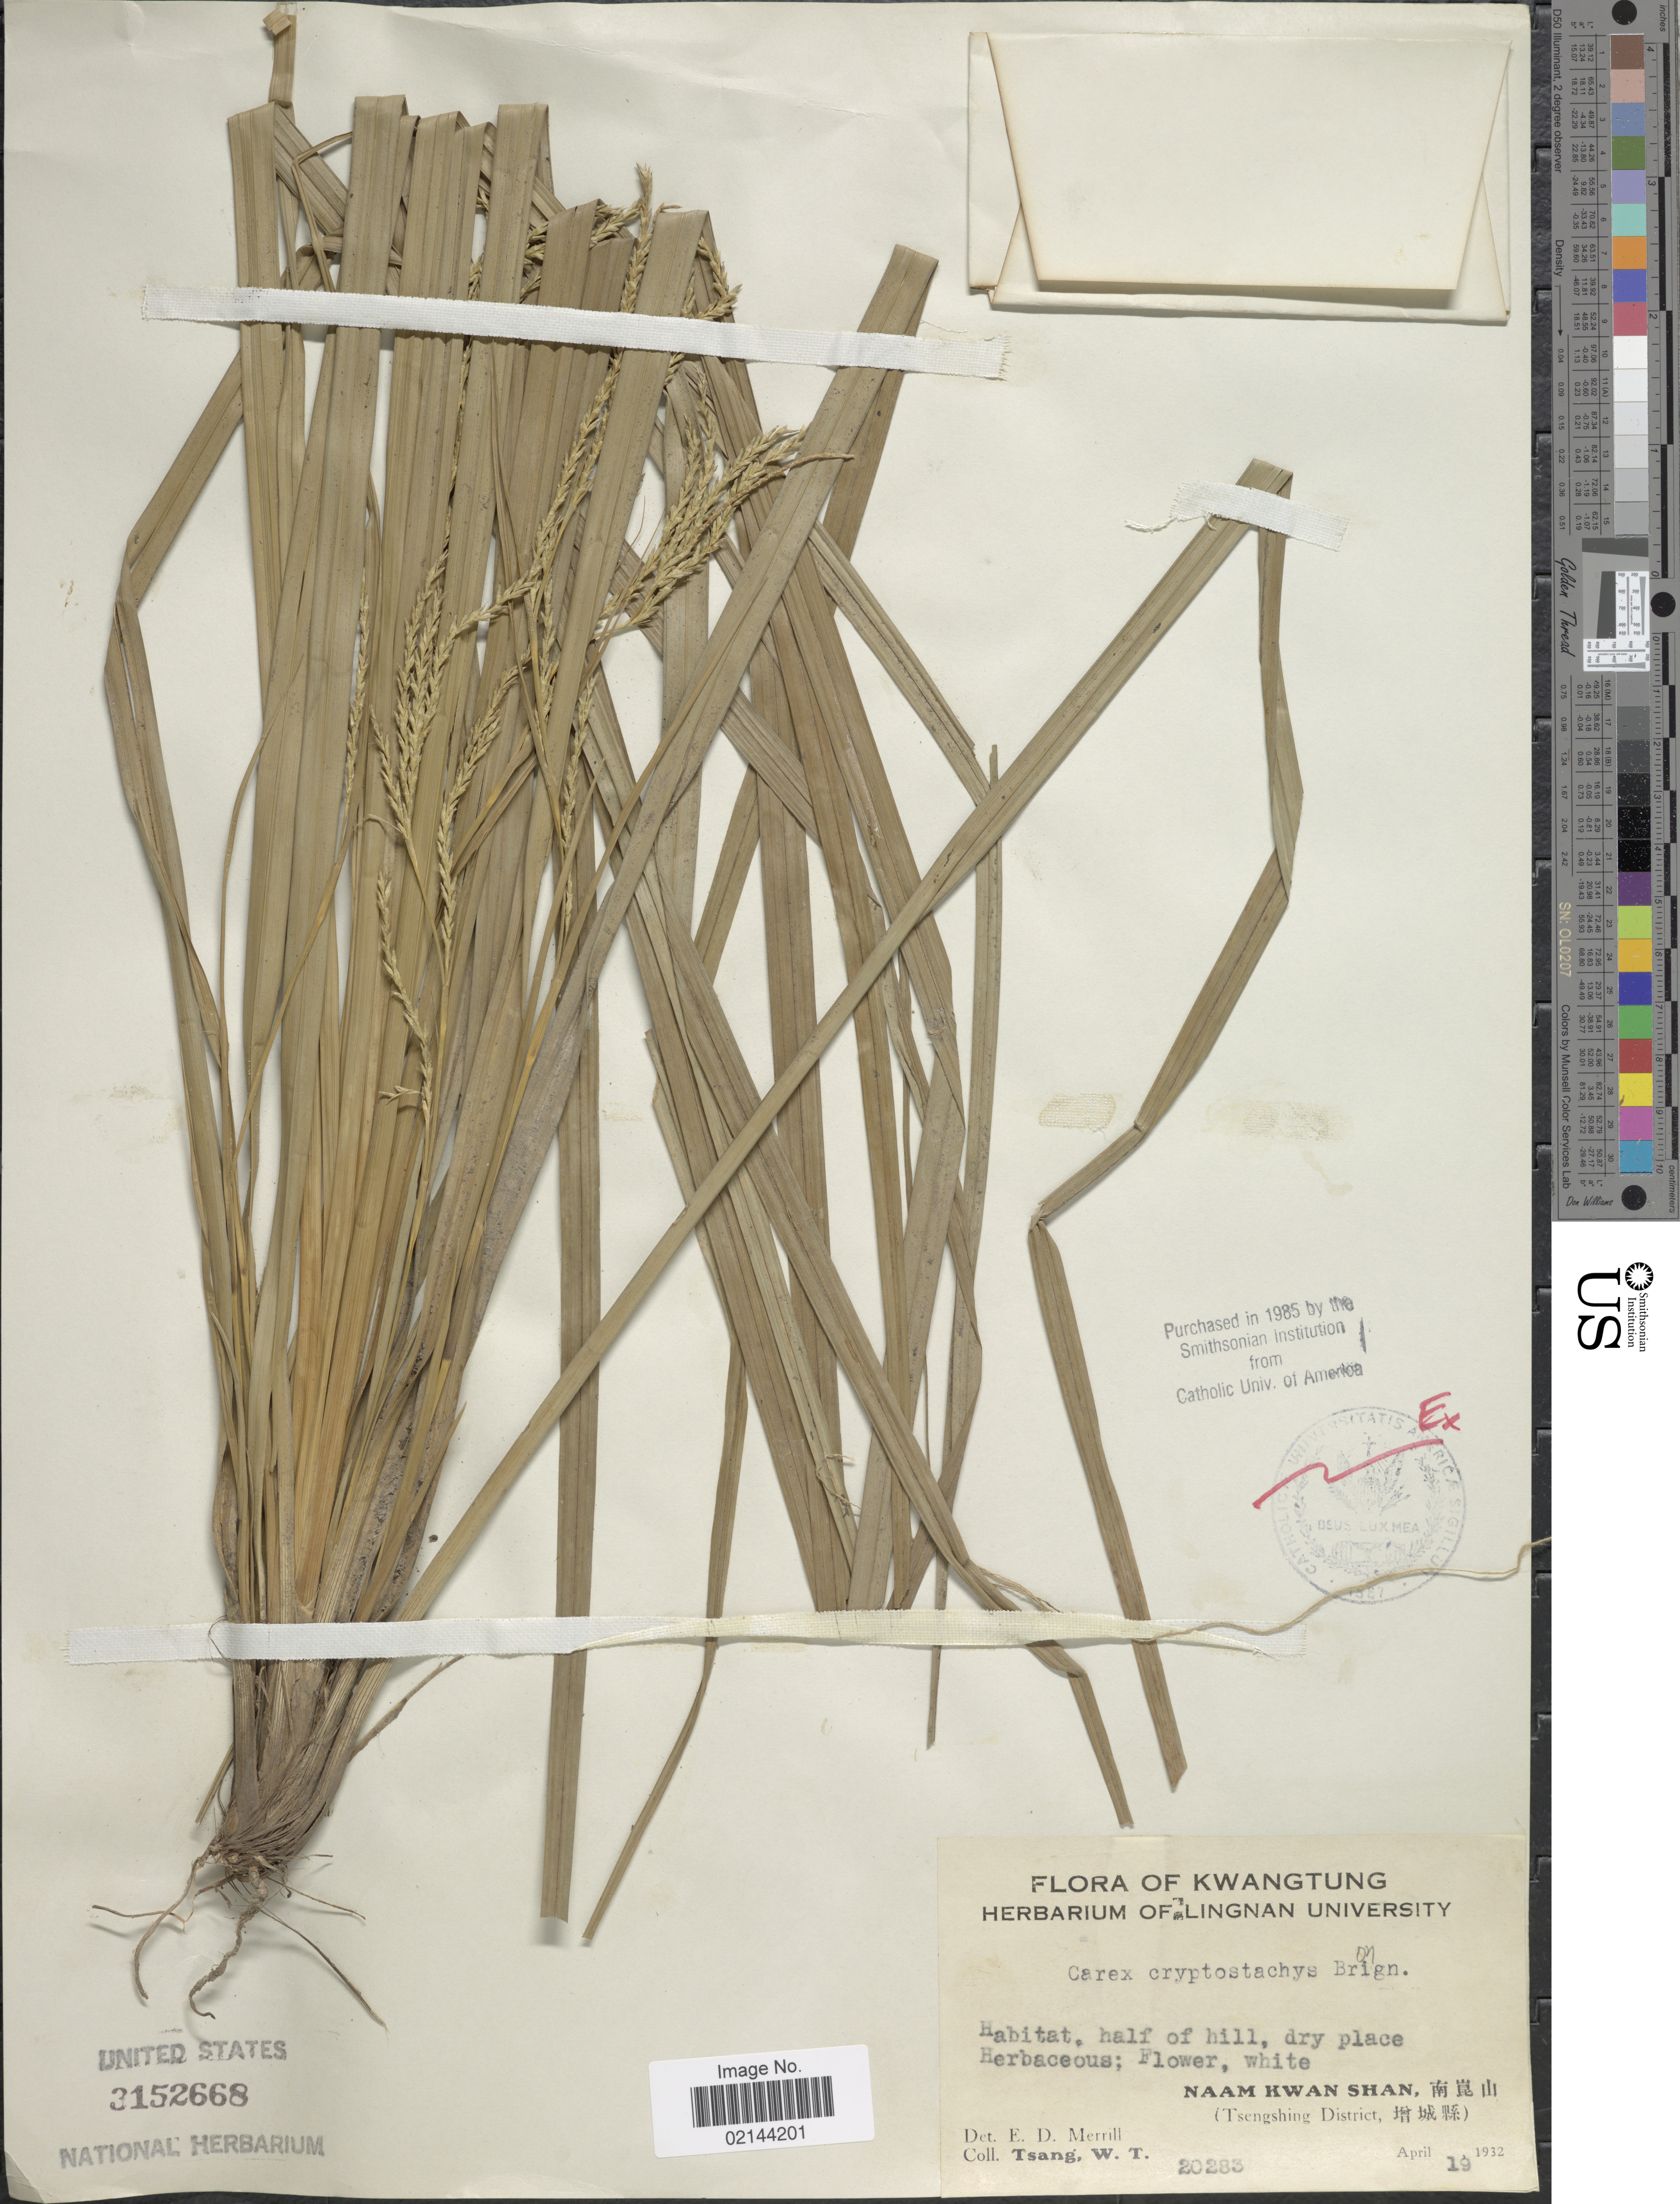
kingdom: Plantae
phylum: Tracheophyta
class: Liliopsida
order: Poales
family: Cyperaceae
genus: Carex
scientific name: Carex cryptostachys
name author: Brongn.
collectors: W. T. Tsang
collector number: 20283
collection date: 1932-04-19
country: China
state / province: Guangdong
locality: Kwangtung, Naam Kwan Shan (Tsengshing District)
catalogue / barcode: US 3152668